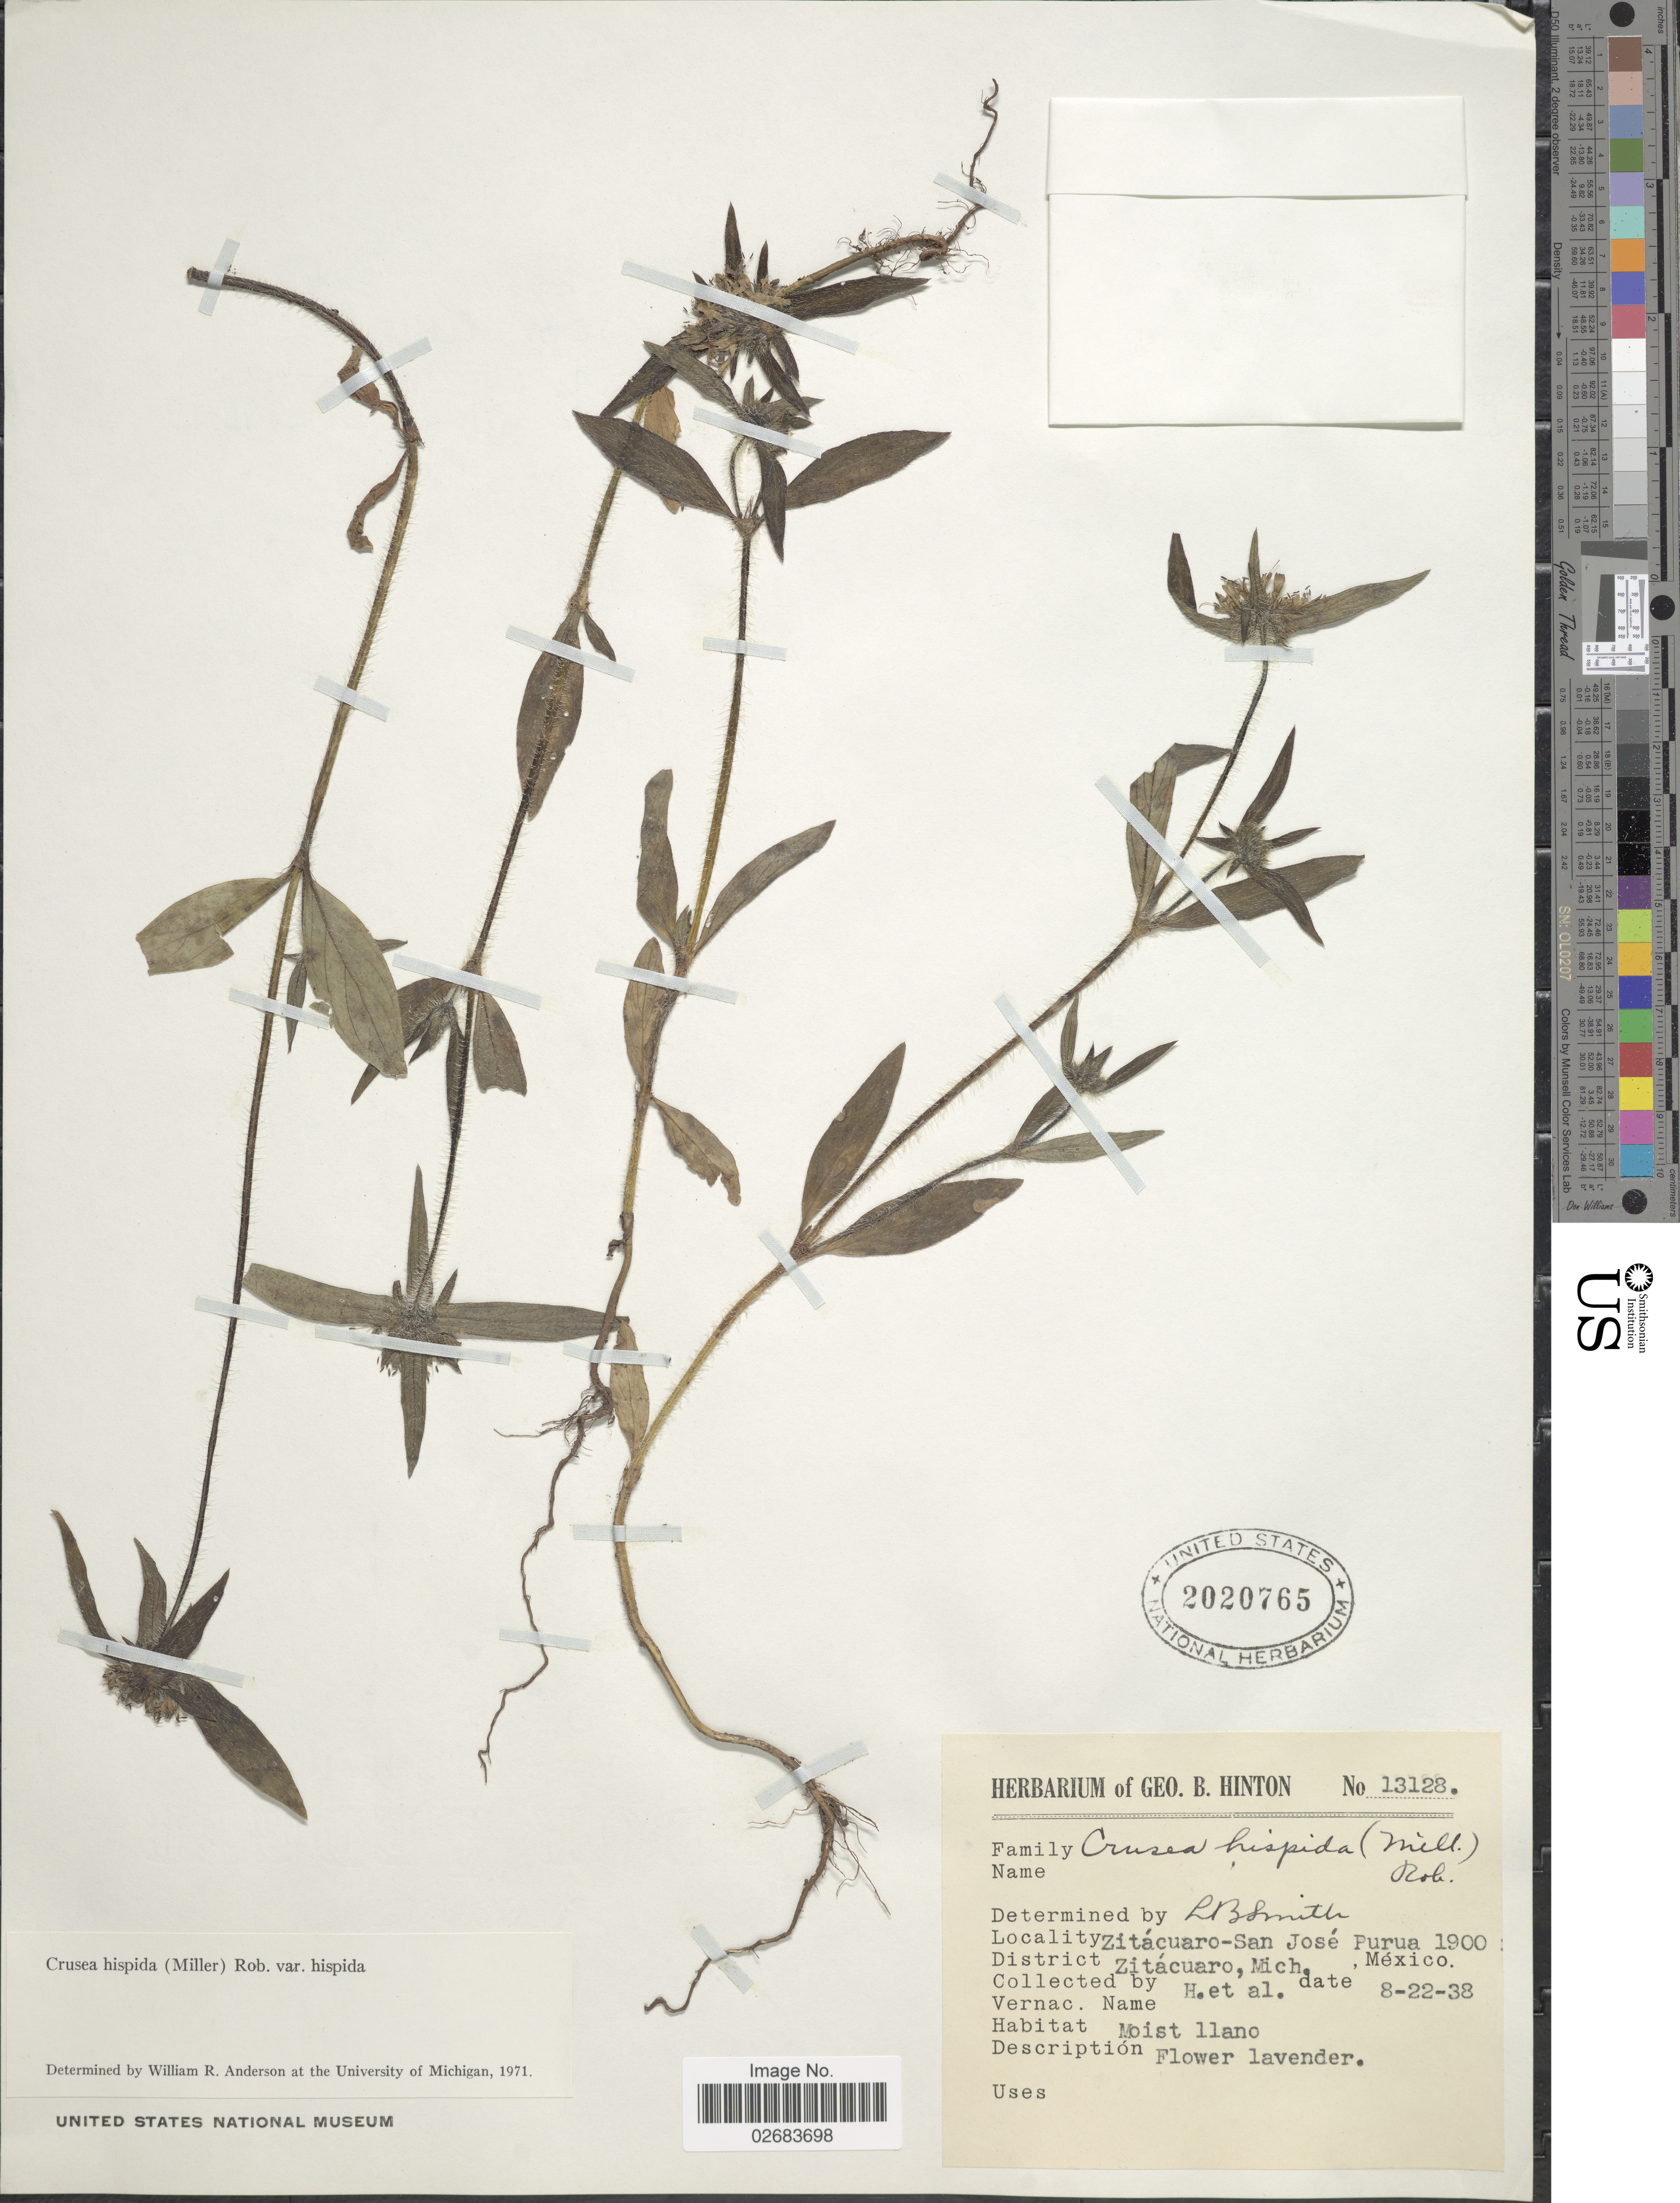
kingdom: Plantae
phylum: Tracheophyta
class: Magnoliopsida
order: Gentianales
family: Rubiaceae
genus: Crusea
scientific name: Crusea hispida var. hispida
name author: (Mill.) B.L. Rob.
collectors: G. B. Hinton & et al.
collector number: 13128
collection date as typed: Transcribed d/m/y: 22/8/38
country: Mexico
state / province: Michoacán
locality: Zitacuaro-San Jose Purua. District Zitacuaro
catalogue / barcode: US 2020765